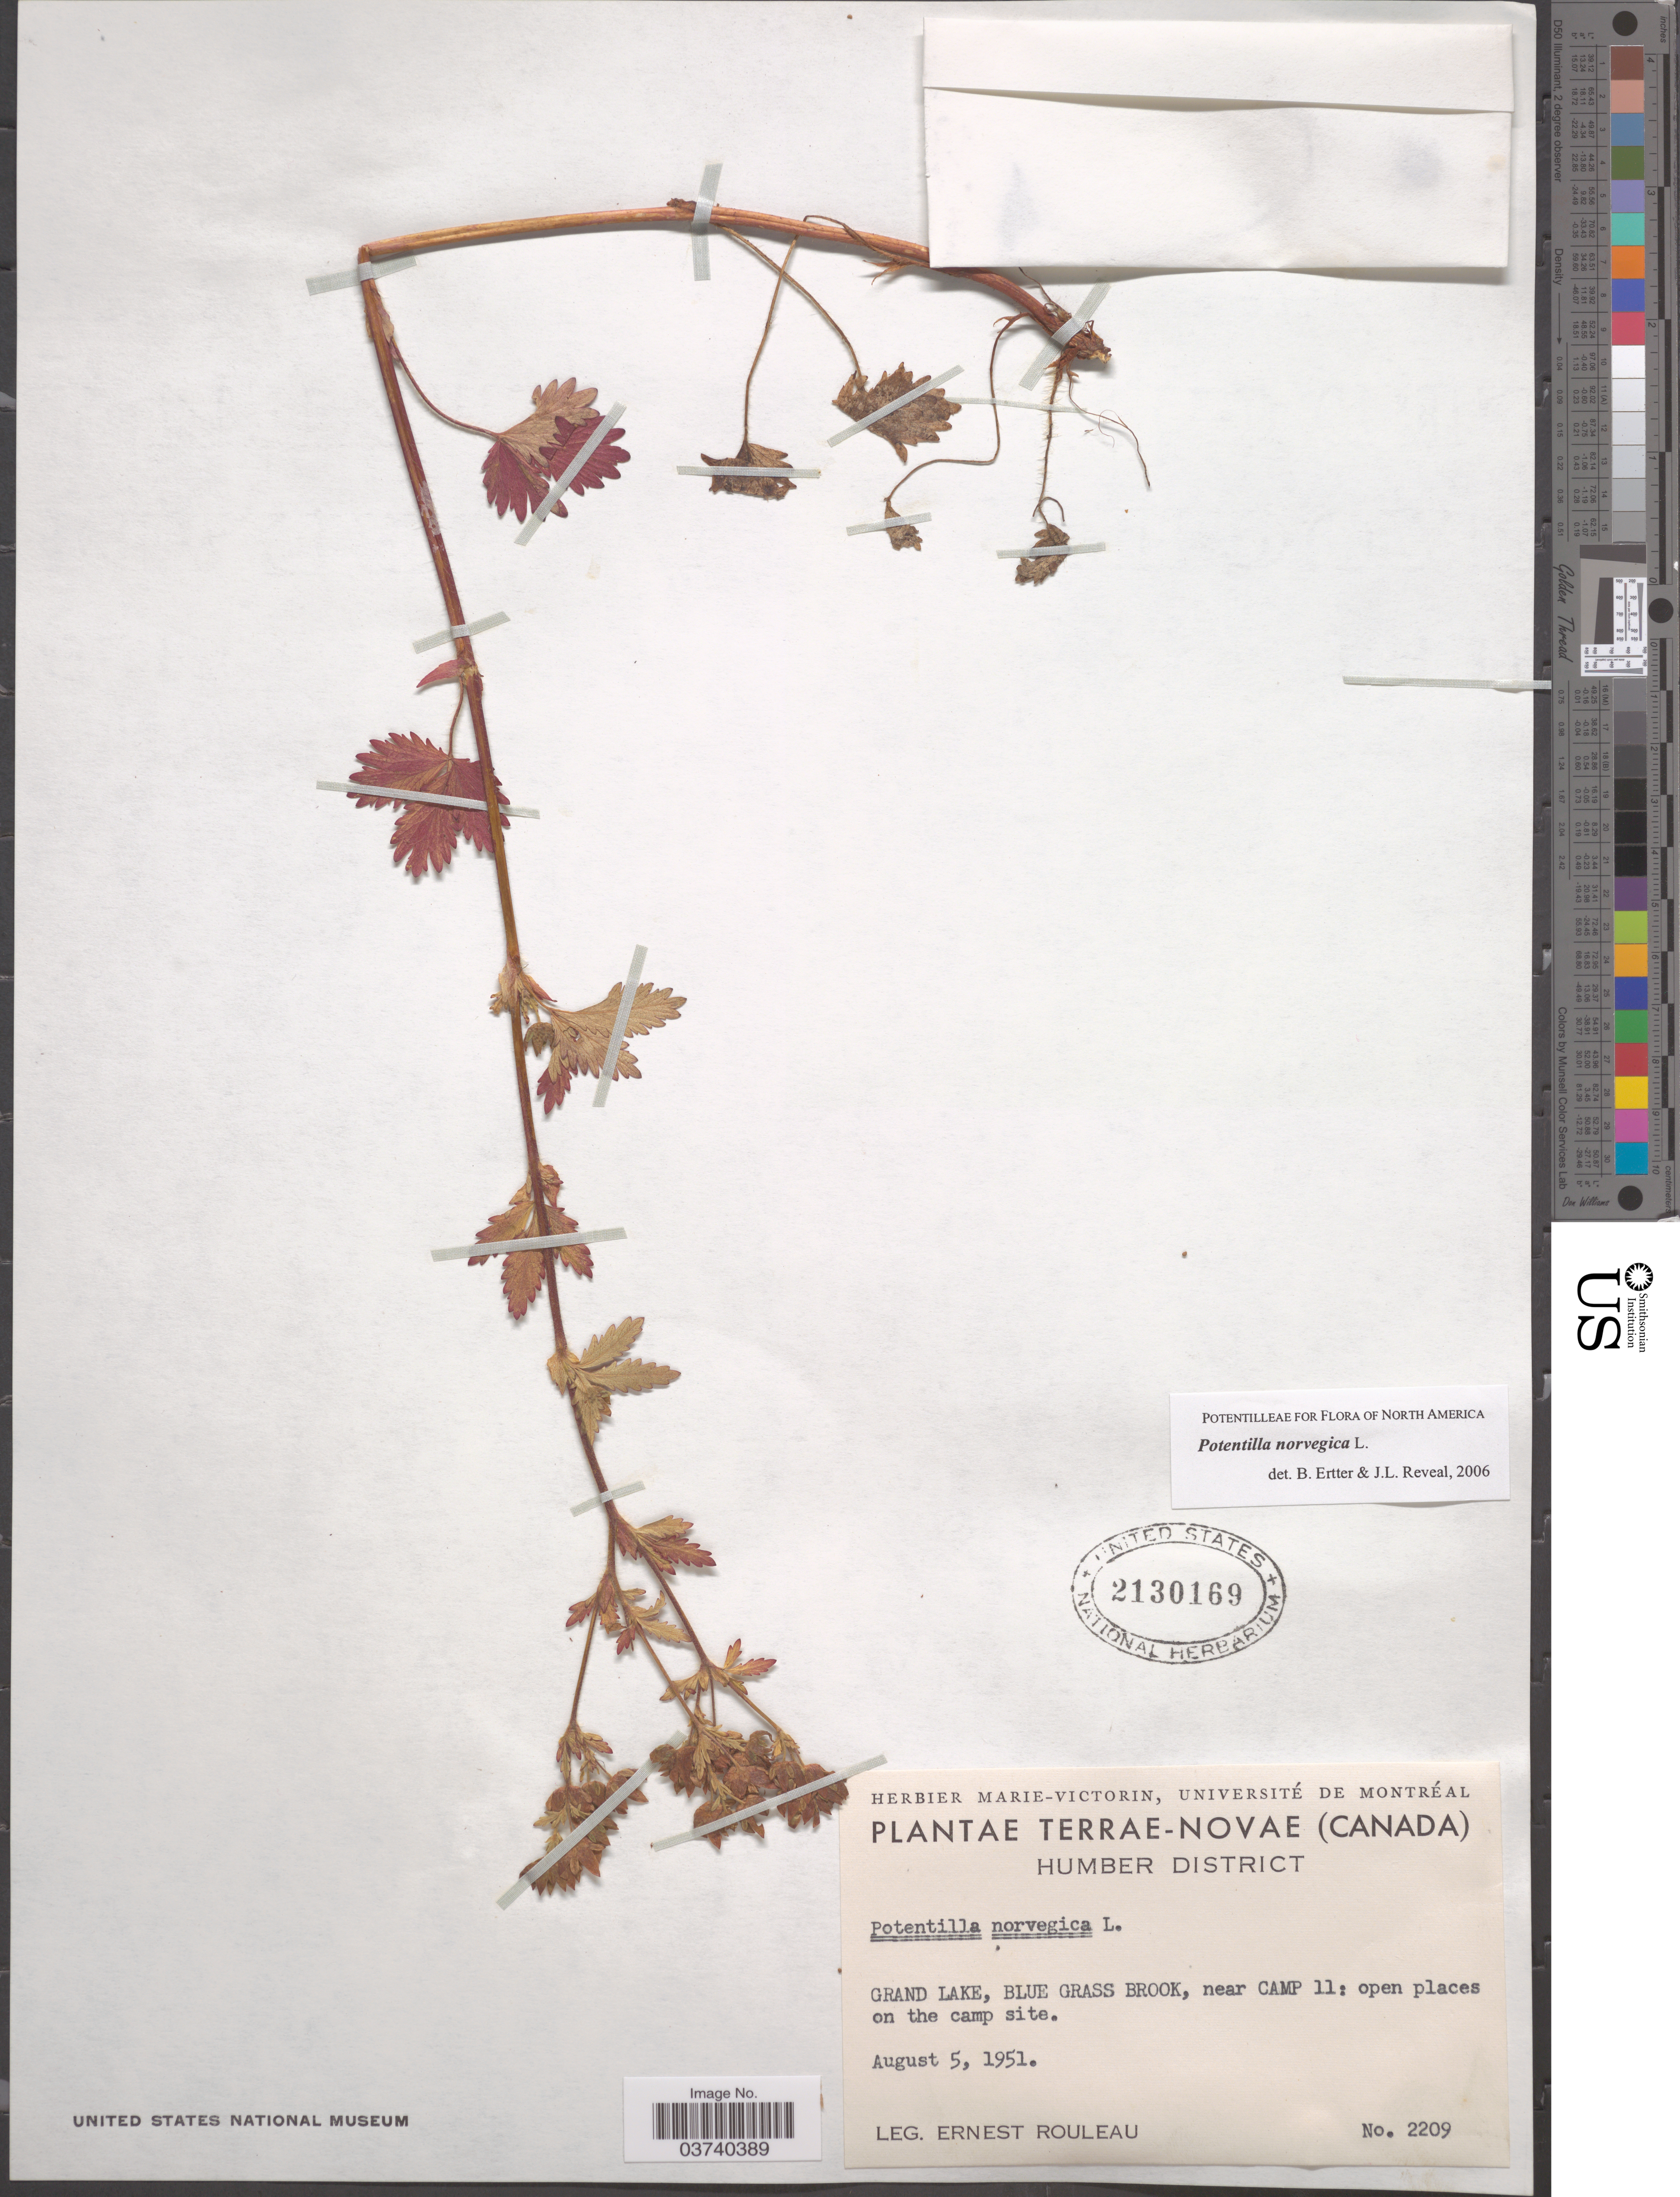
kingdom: Plantae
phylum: Tracheophyta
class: Magnoliopsida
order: Rosales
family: Rosaceae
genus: Potentilla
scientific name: Potentilla norvegica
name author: L.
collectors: E. Rouleau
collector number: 2209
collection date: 1951-08-05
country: Canada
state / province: Newfoundland and Labrador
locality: Terrae-Novae. Humber District. Grand Lake, Blue Grass Brook, near Camp 11: open places on the camp site.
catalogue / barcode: US 2130169